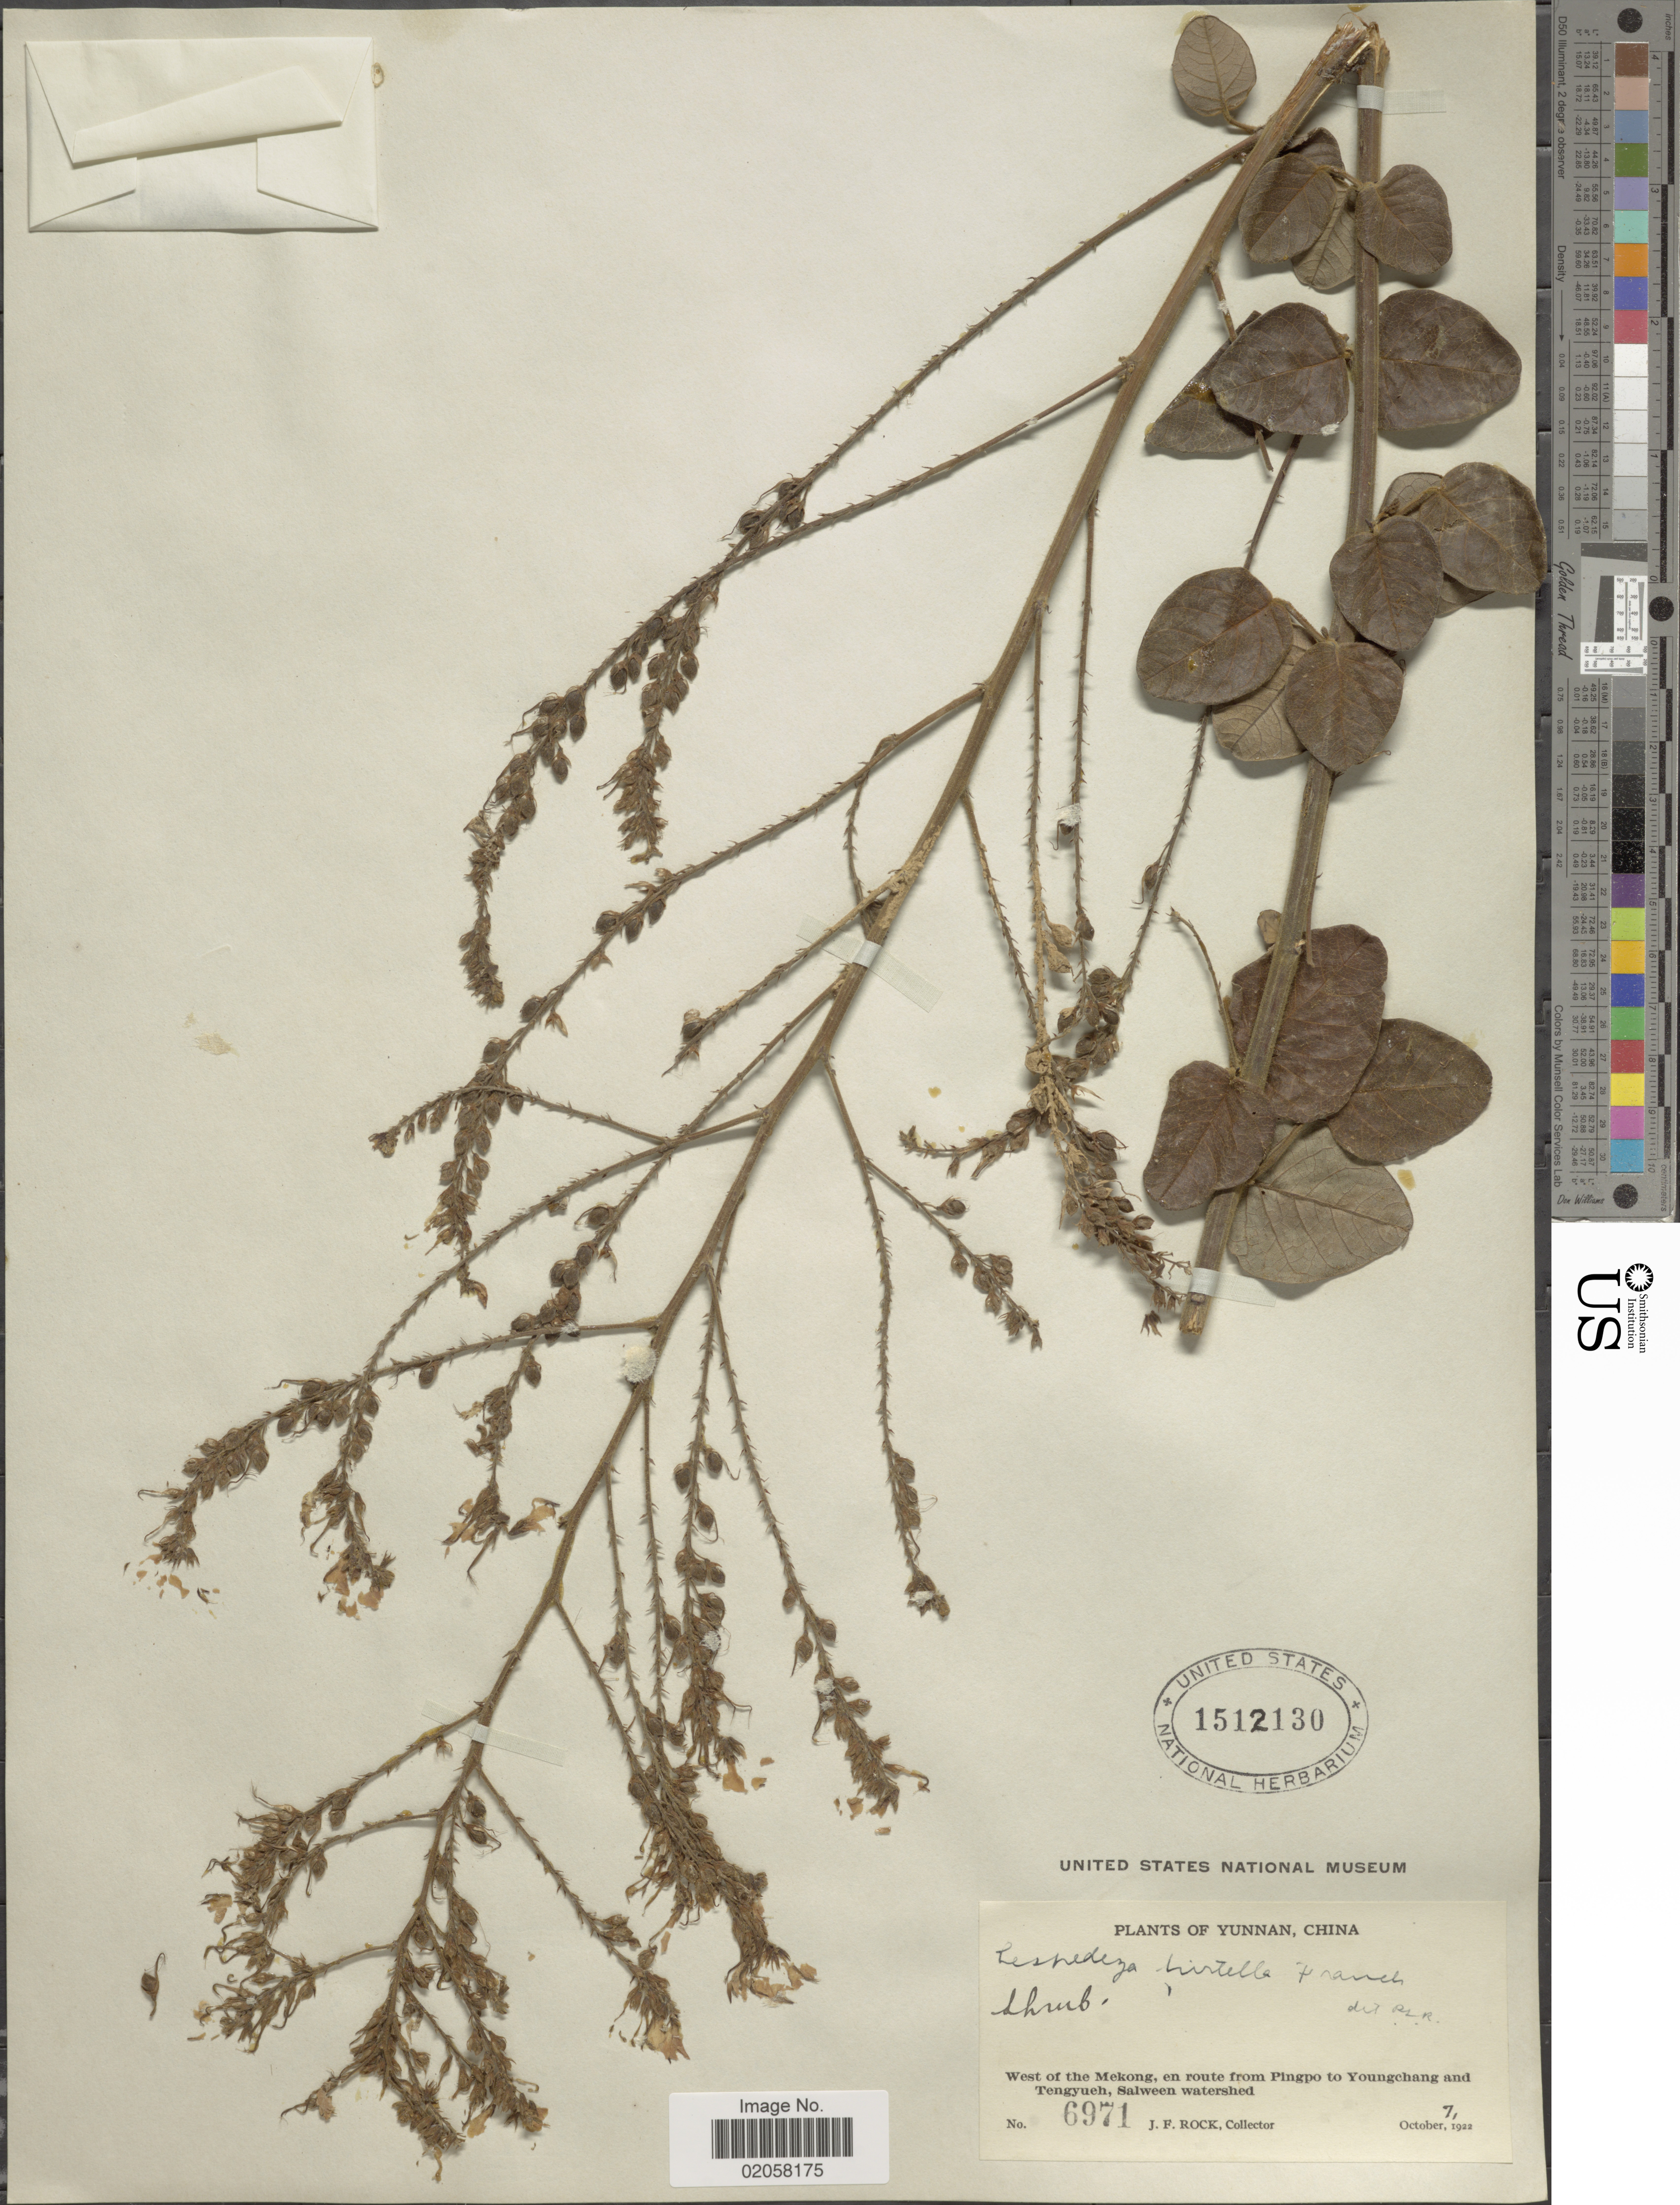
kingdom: Plantae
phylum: Tracheophyta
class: Magnoliopsida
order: Fabales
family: Fabaceae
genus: Campylotropis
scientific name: Campylotropis hirtella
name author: (Franch.) Schindl.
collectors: J. Rock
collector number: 6971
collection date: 1922-10-07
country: China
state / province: Yunnan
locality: West of the Mekong, en route from Pingpo to Youngchang and Tengyueh, Salween watershed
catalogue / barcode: US 1512130